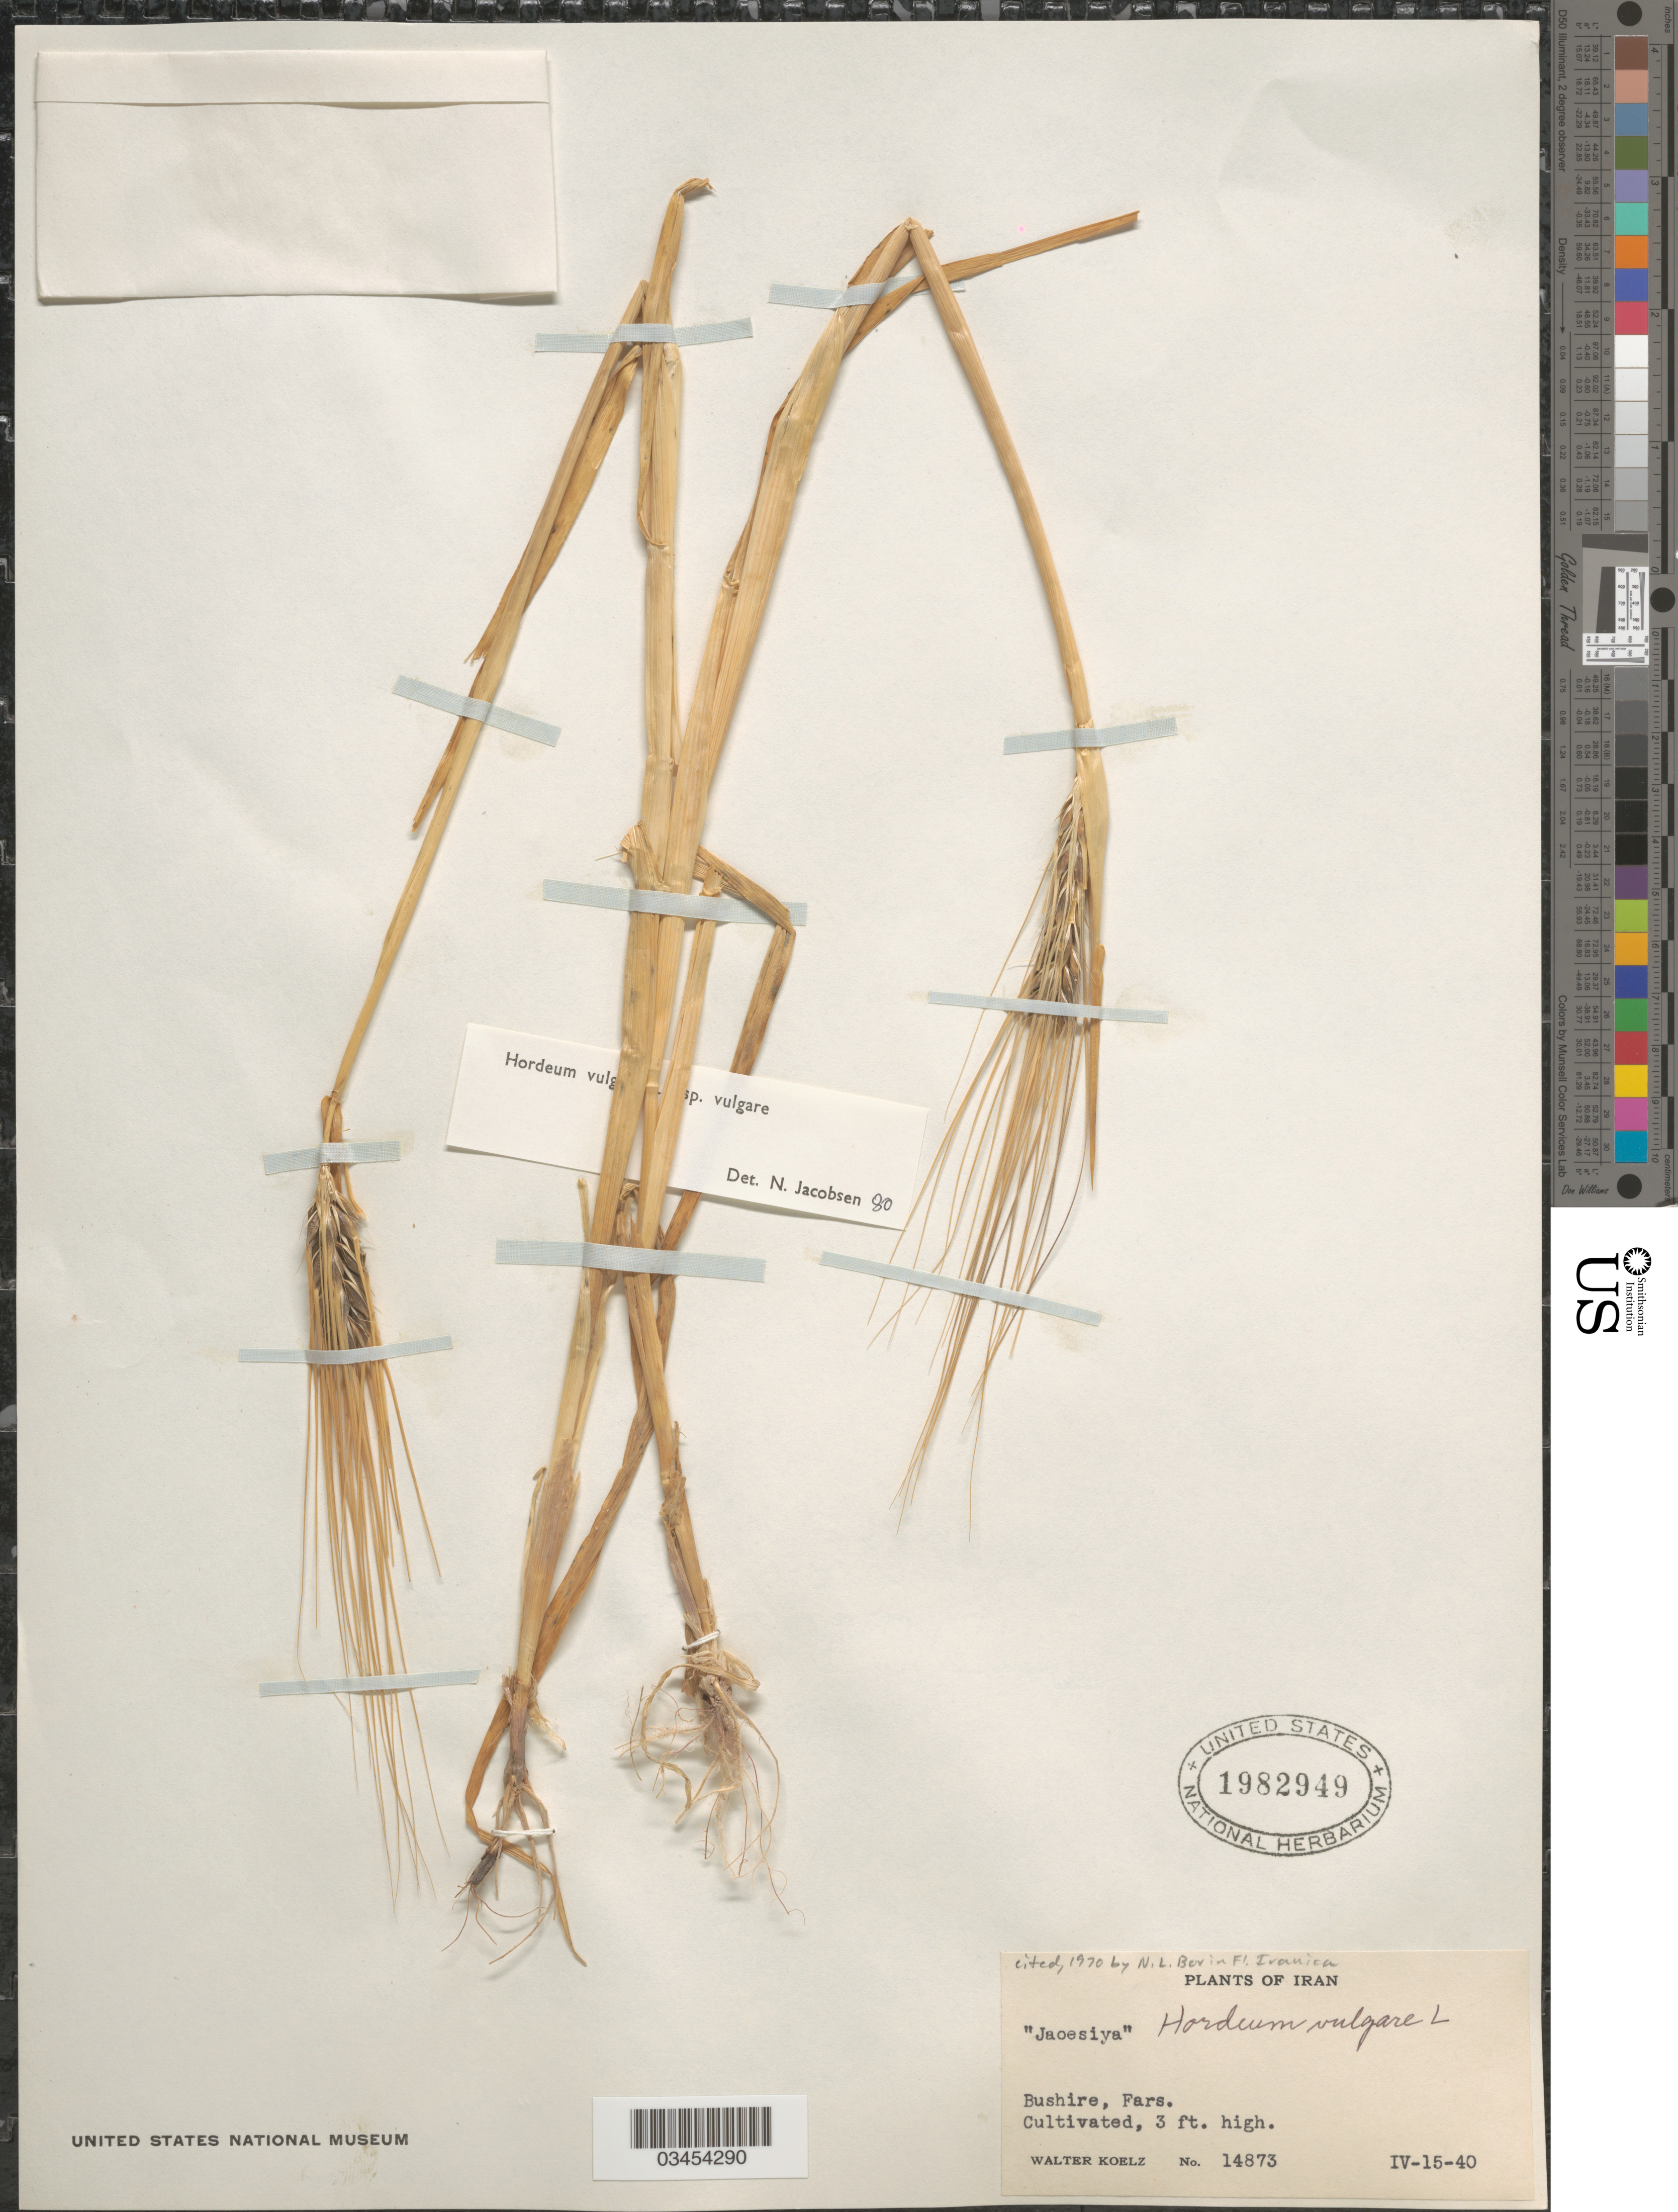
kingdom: Plantae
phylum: Tracheophyta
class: Liliopsida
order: Poales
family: Poaceae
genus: Hordeum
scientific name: Hordeum vulgare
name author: L.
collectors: W. N. Koelz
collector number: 14873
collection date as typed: Transcribed d/m/y: 15/4/40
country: Iran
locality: Bushire, Fars.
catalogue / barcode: US 1982949